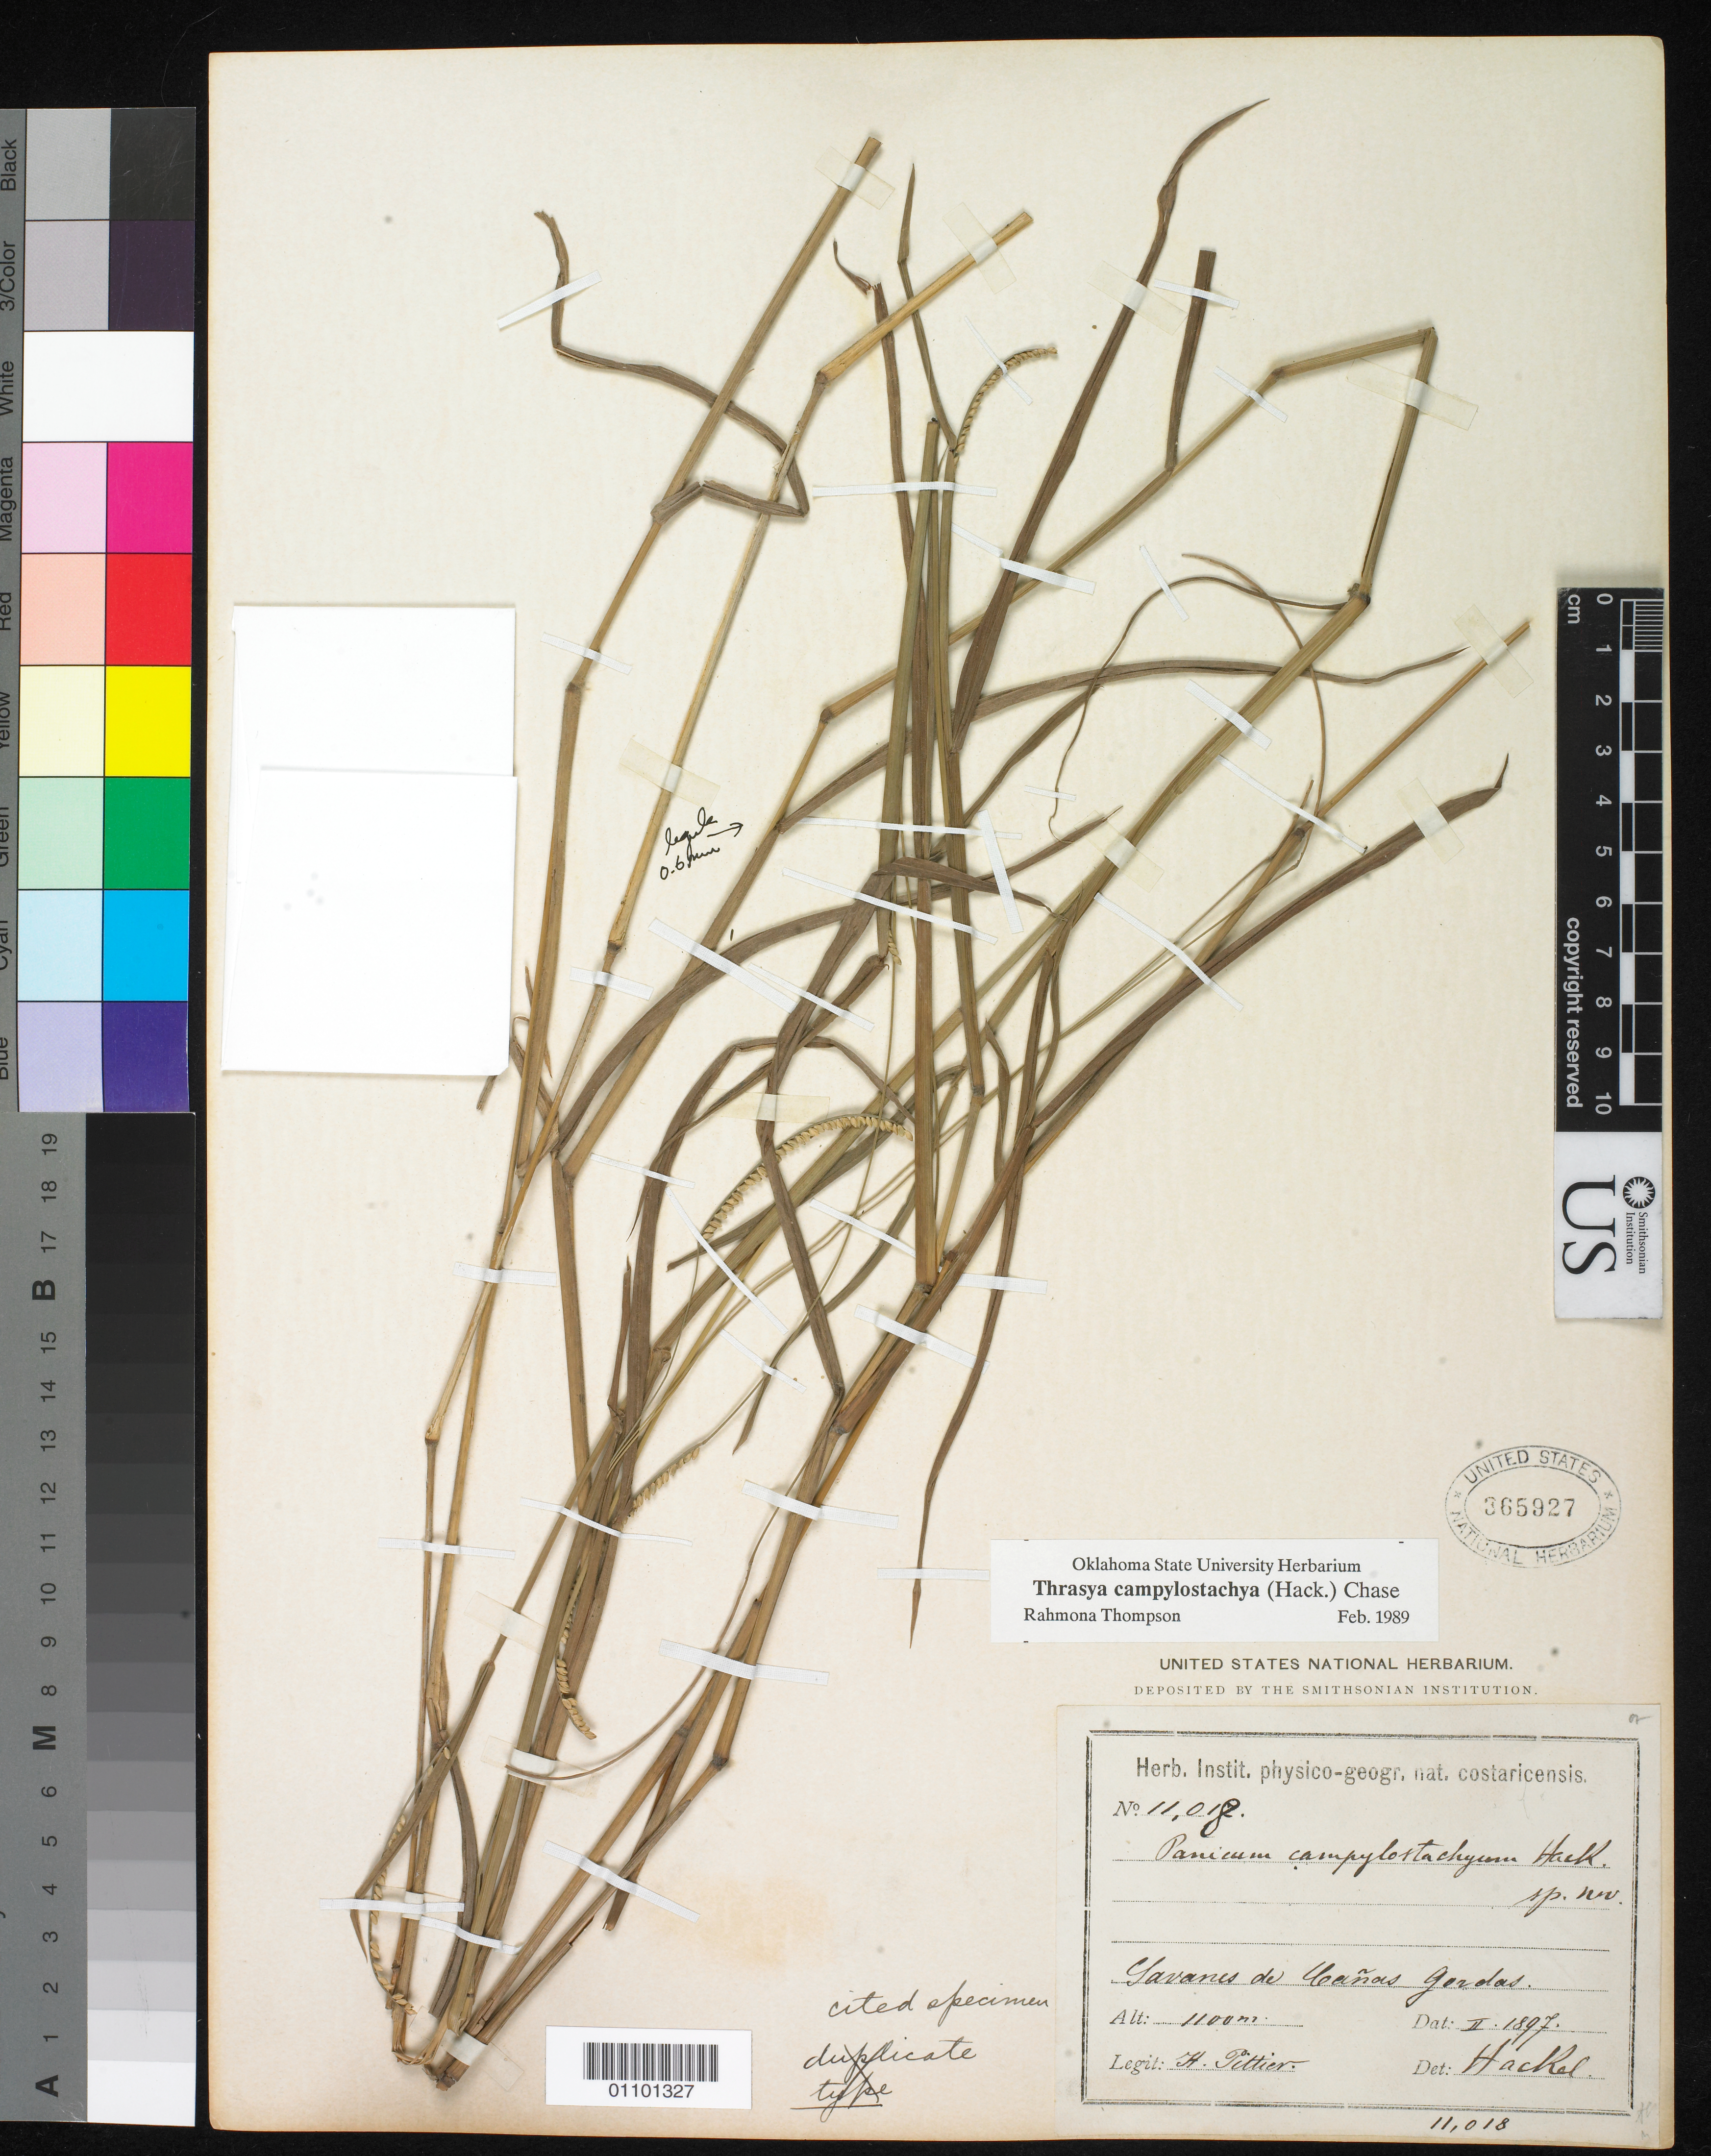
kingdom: Plantae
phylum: Tracheophyta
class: Liliopsida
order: Poales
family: Poaceae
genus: Panicum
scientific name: Panicum campylostachyum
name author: Hack.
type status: Syntype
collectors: H. F. Pittier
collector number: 11018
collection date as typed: Feb 1897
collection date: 1897-02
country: Costa Rica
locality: Cañas Gordas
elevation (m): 1100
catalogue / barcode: US 365927